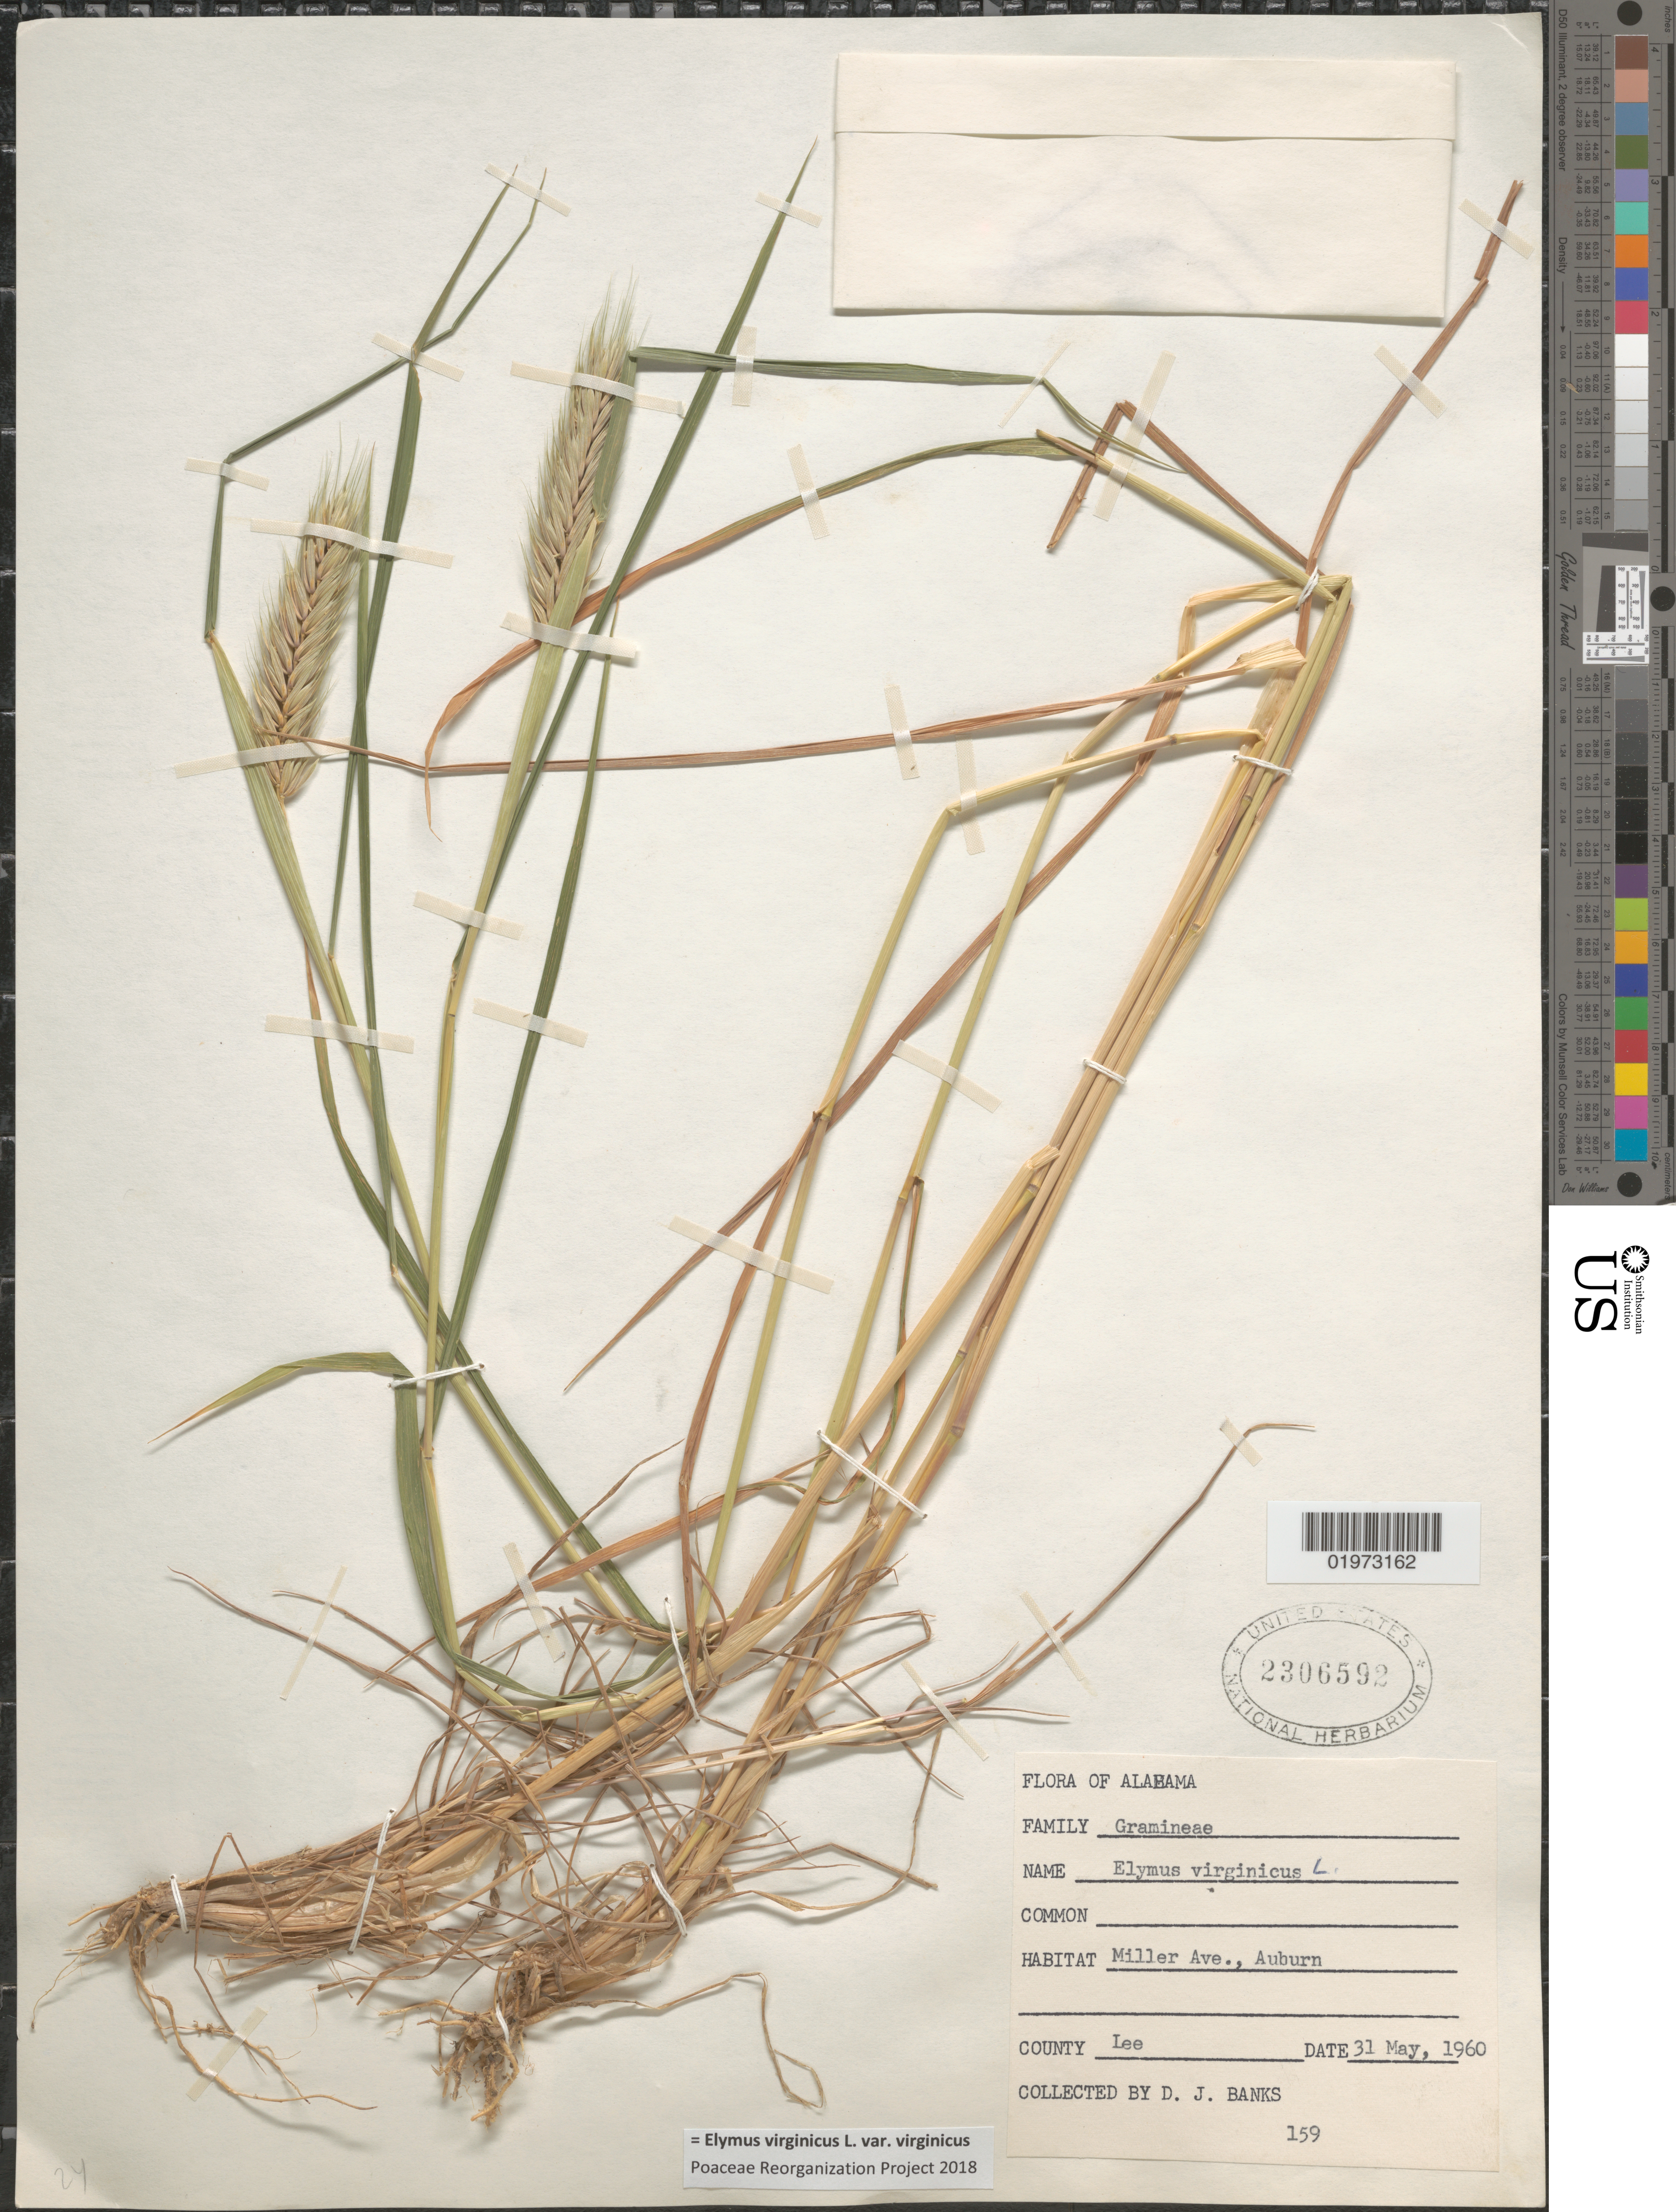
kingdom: Plantae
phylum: Tracheophyta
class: Liliopsida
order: Poales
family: Poaceae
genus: Elymus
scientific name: Elymus virginicus var. virginicus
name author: L.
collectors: D. J. Banks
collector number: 159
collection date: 1960-05-31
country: United States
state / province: Alabama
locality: Miller Ave., Auburn. County Lee.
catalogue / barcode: US 2306592